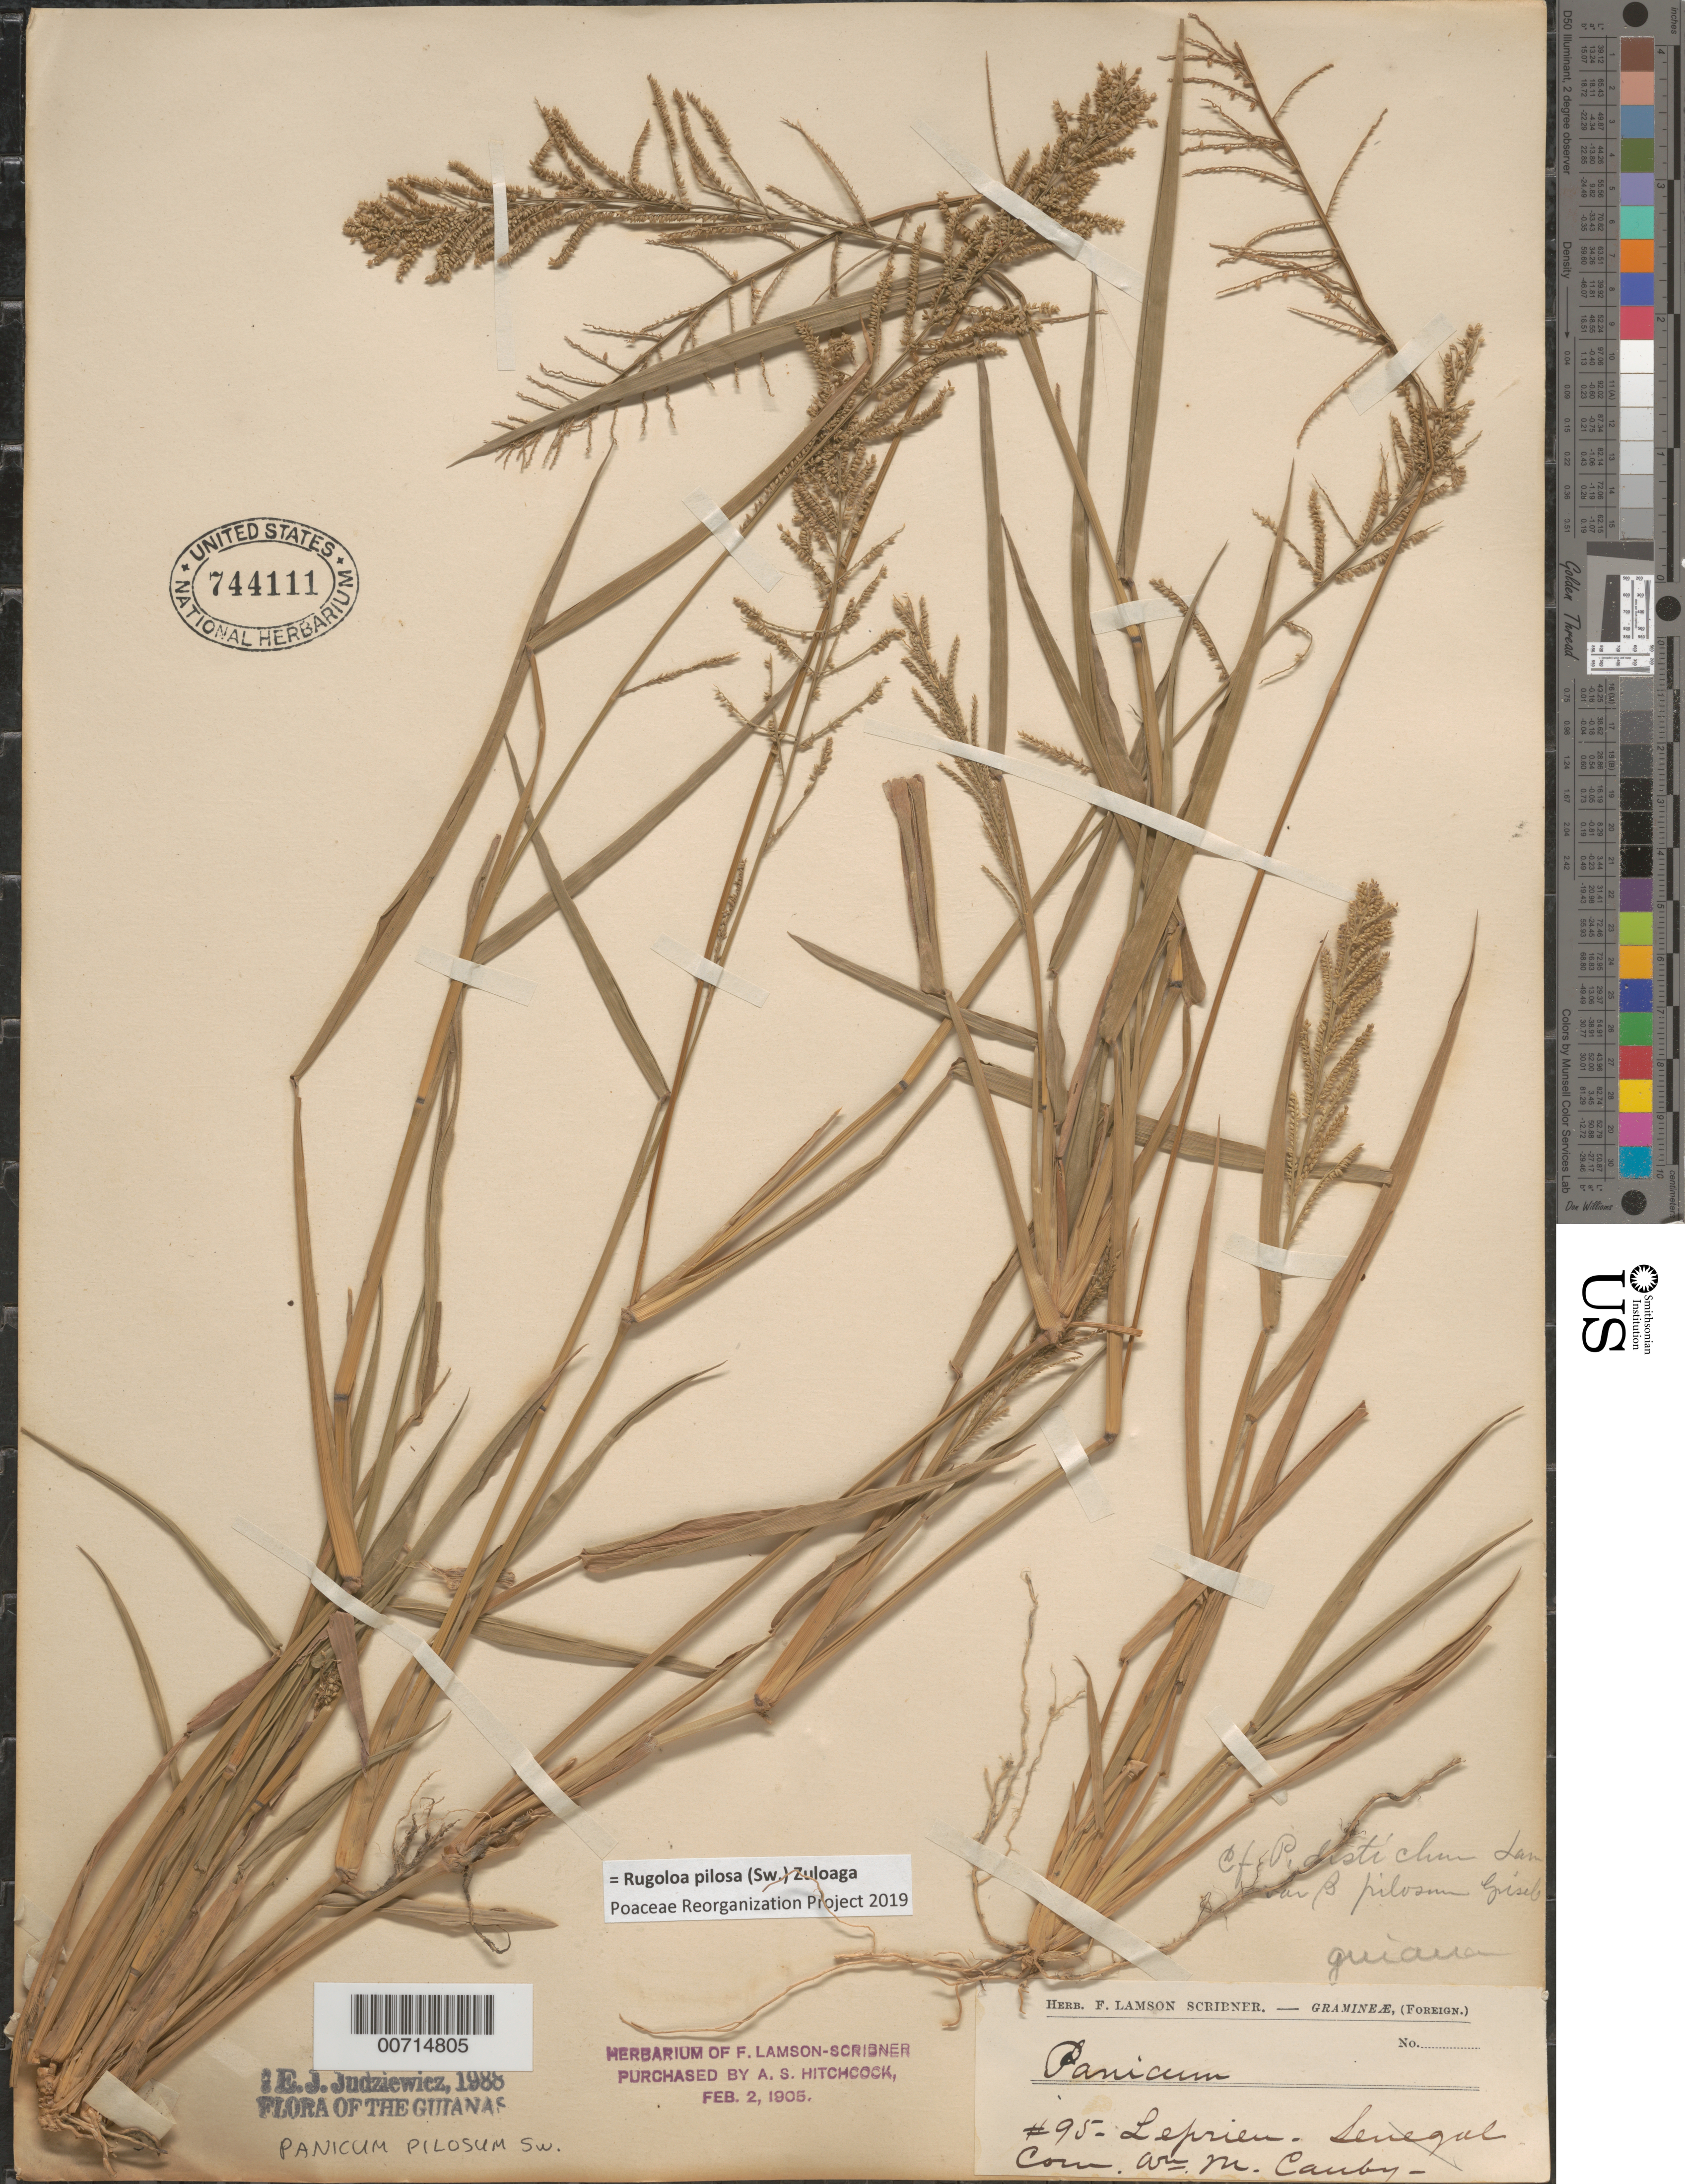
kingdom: Plantae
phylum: Tracheophyta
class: Liliopsida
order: Poales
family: Poaceae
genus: Panicum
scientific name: Panicum pilosum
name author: Sw.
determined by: Judziewicz, E. J.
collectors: F. M. R. Leprieur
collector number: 95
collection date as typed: s.d.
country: French Guiana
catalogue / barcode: US 744111